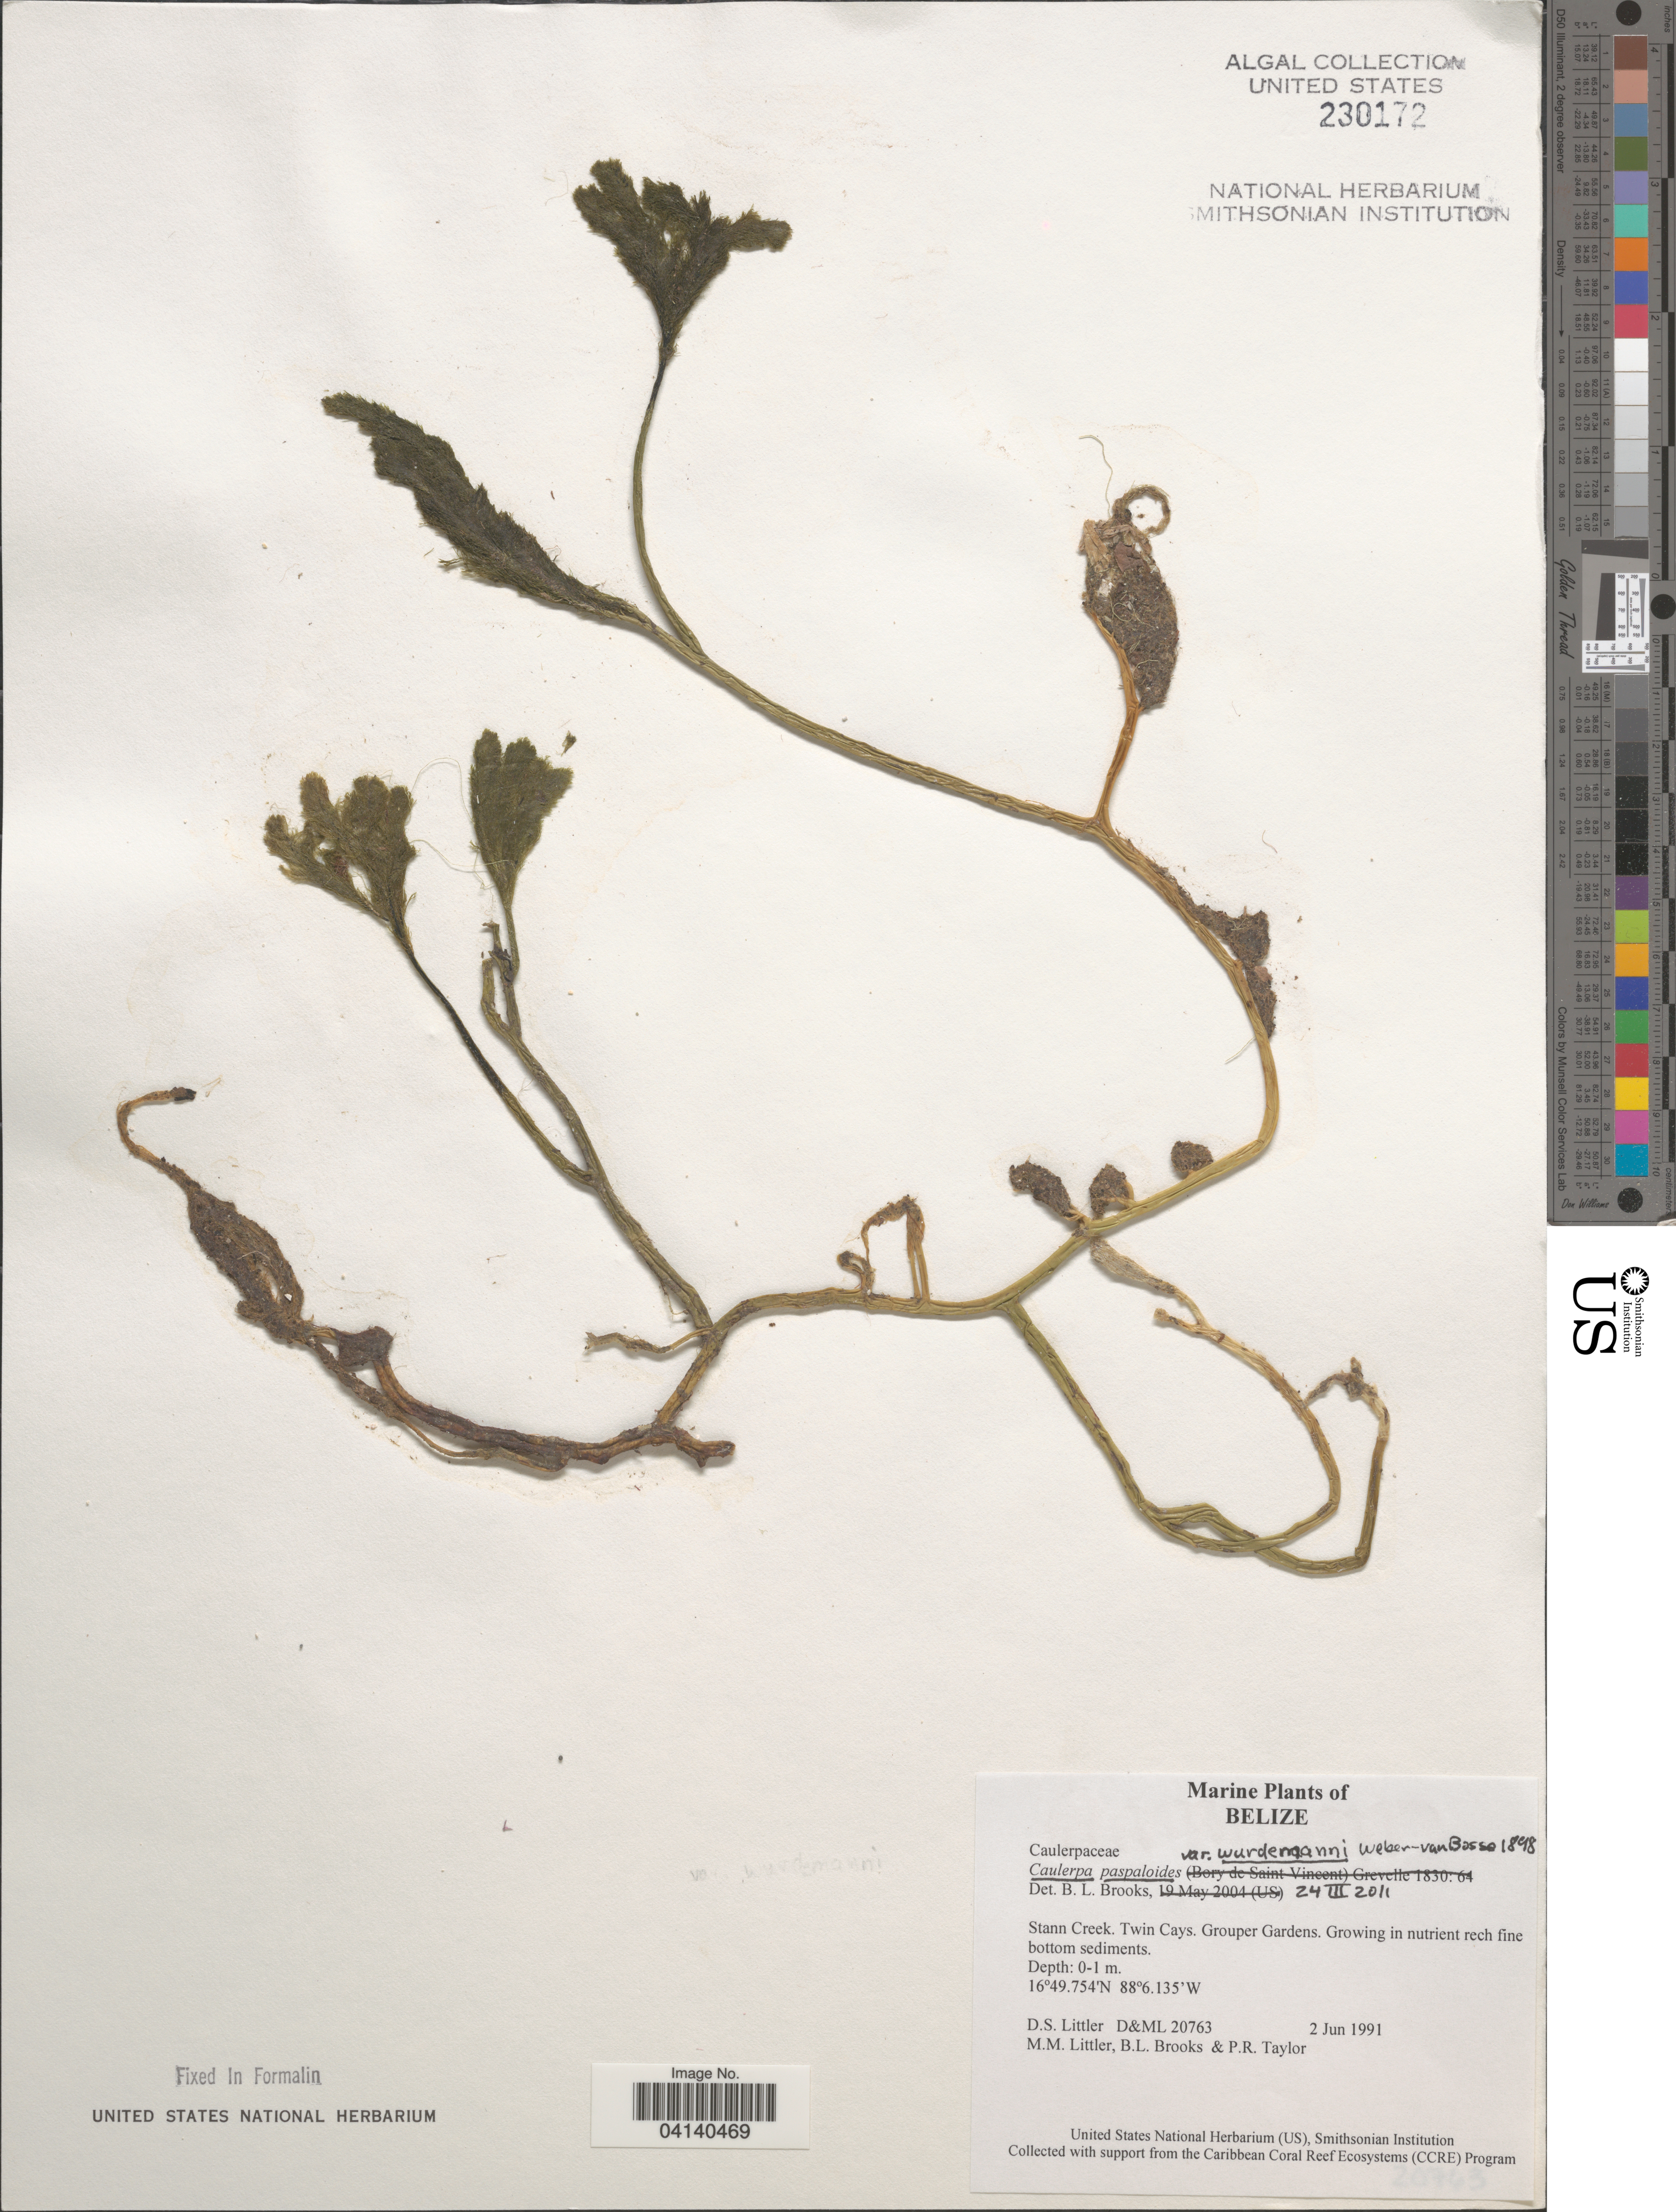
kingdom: Plantae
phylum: Chlorophyta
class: Ulvophyceae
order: Bryopsidales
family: Caulerpaceae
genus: Caulerpa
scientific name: Caulerpa paspaloides var. wurdemannii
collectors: D. S. Littler, B. Brooks & P. R. Taylor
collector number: D&ML20763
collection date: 1991-06-02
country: Belize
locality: Stann Creek. Twin Cays. Grouper Gardens.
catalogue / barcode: US 230172